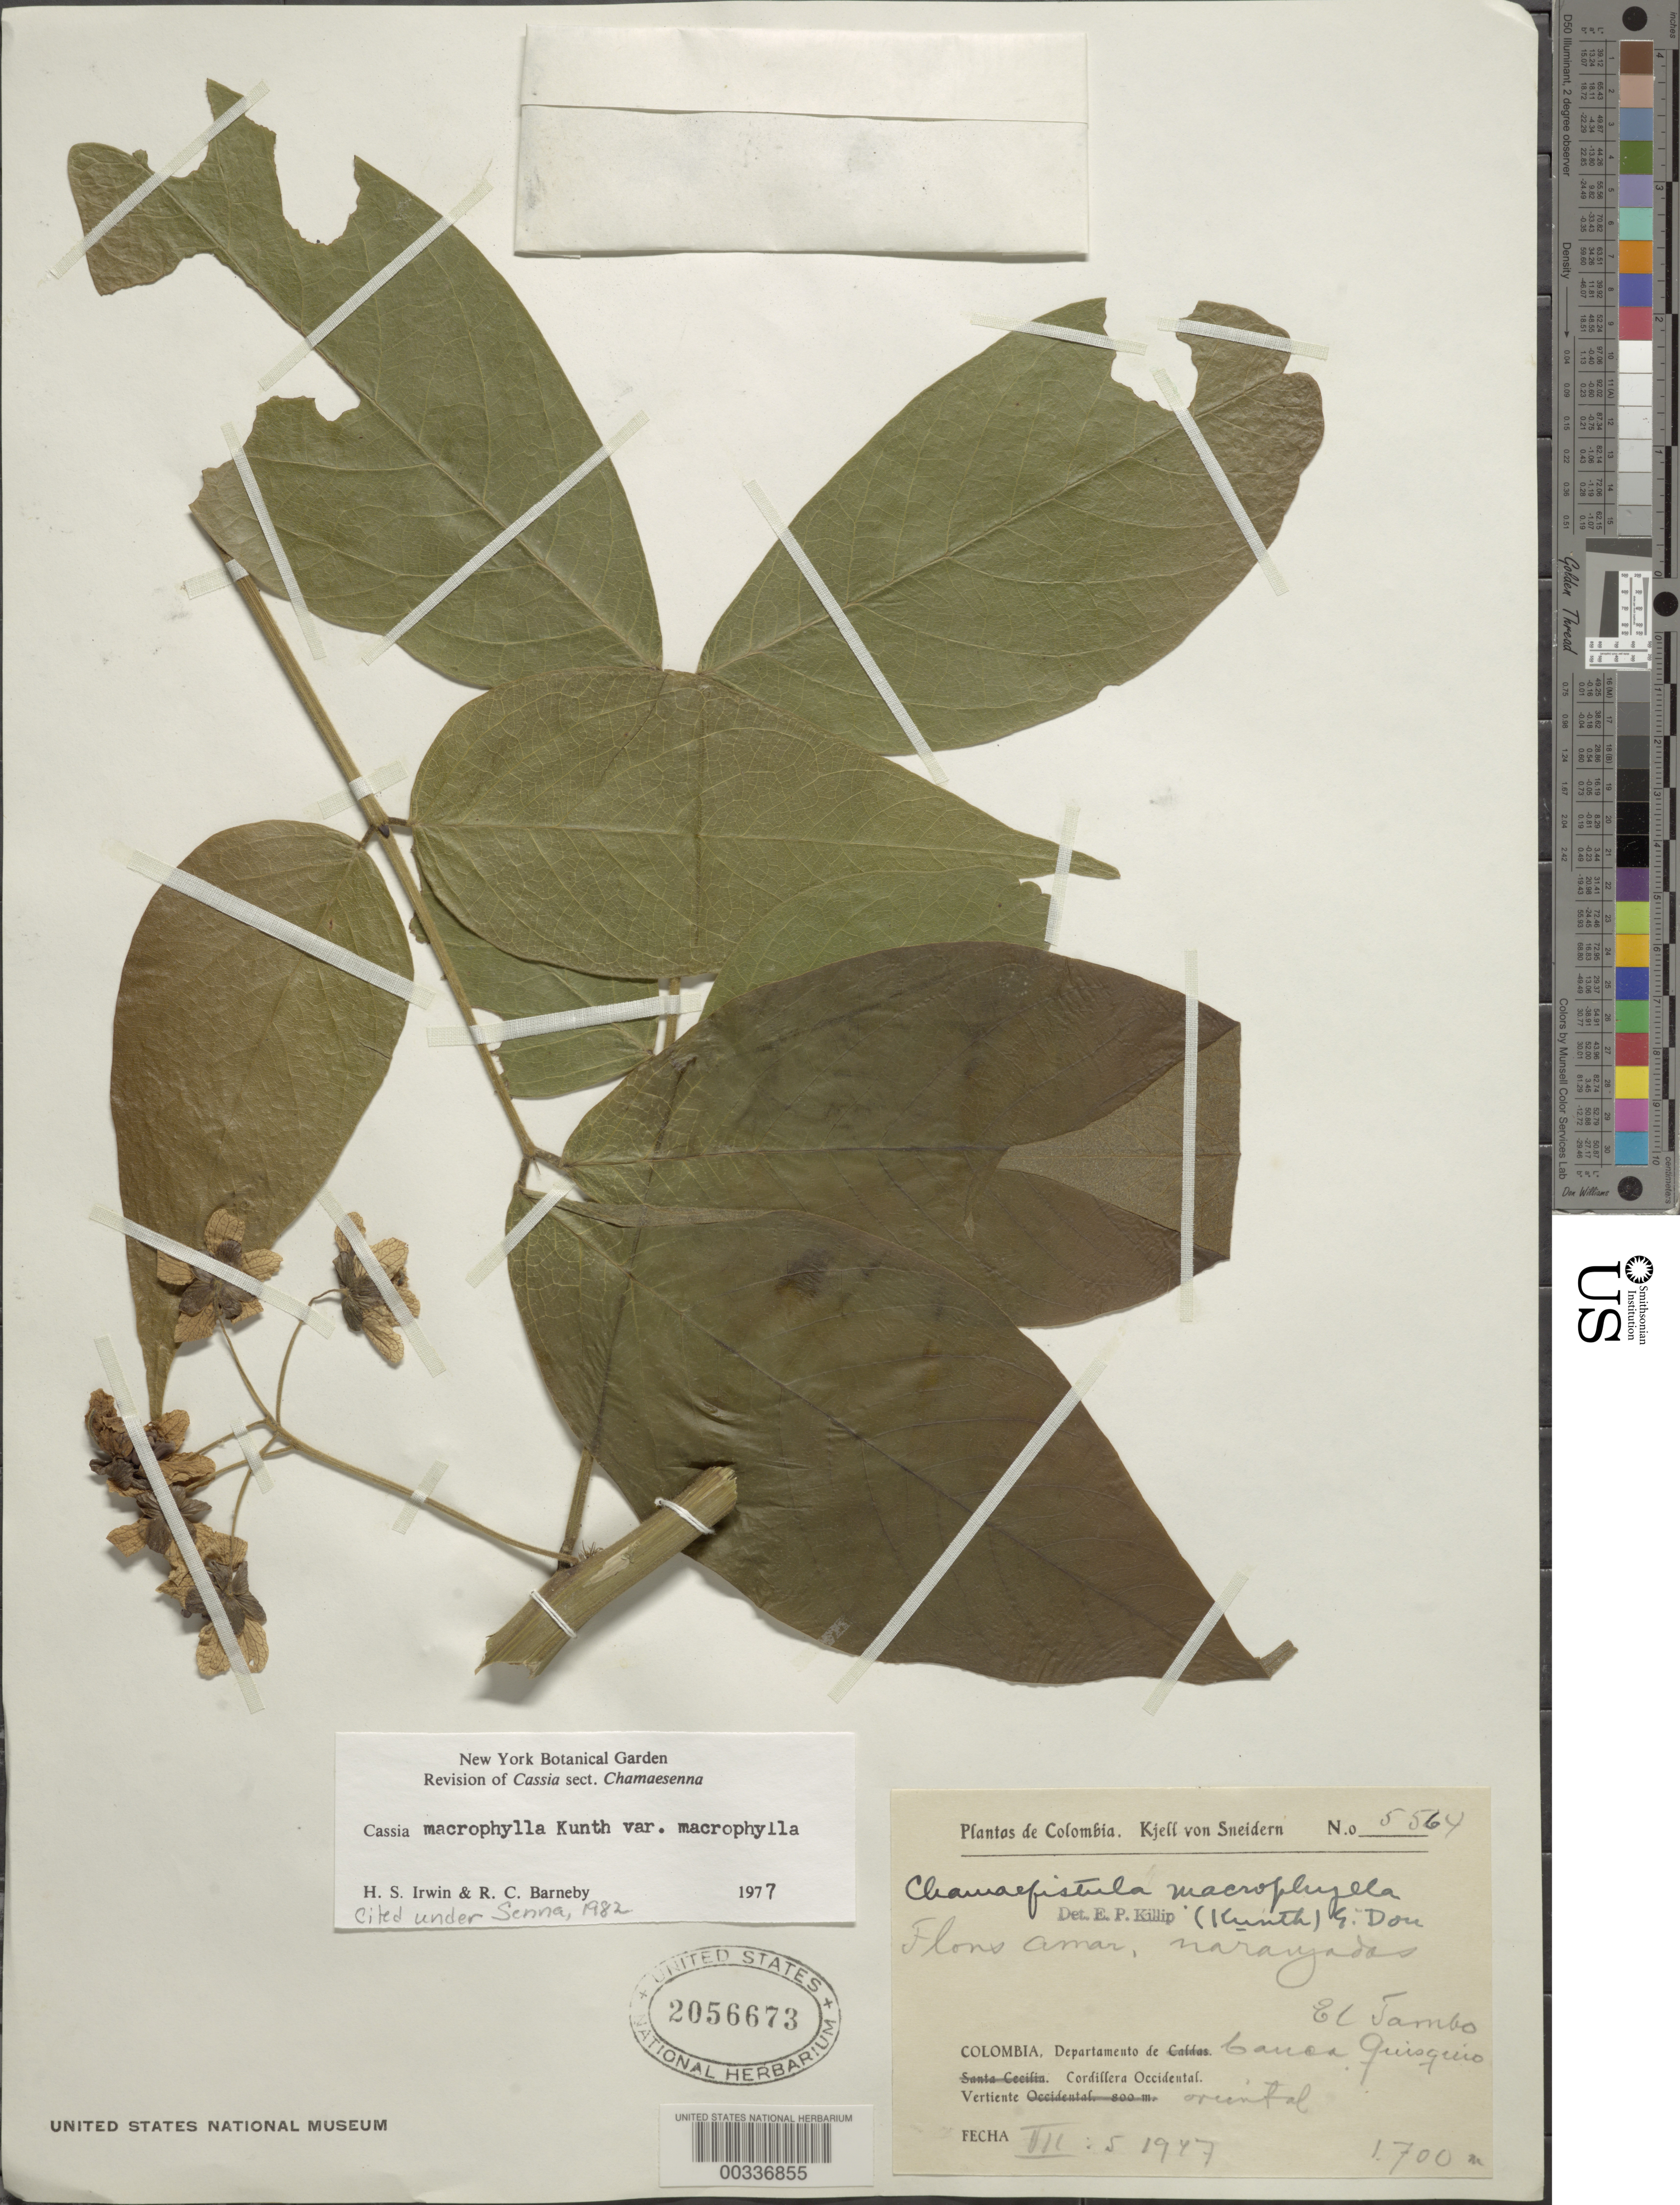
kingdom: Plantae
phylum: Tracheophyta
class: Magnoliopsida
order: Fabales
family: Fabaceae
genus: Senna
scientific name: Senna macrophylla var. macrophylla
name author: (Kunth) H.S. Irwin & Barneby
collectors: K. von Sneidern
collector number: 5564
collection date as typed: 05 Jul 1917 or 05 Jul 1947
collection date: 1917-07-05 or 1947-07-05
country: Colombia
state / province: Cauca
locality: El Jambo, Quisquio; Cordillera Occidental; Vertiente Oriental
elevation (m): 1700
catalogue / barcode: US 2056673